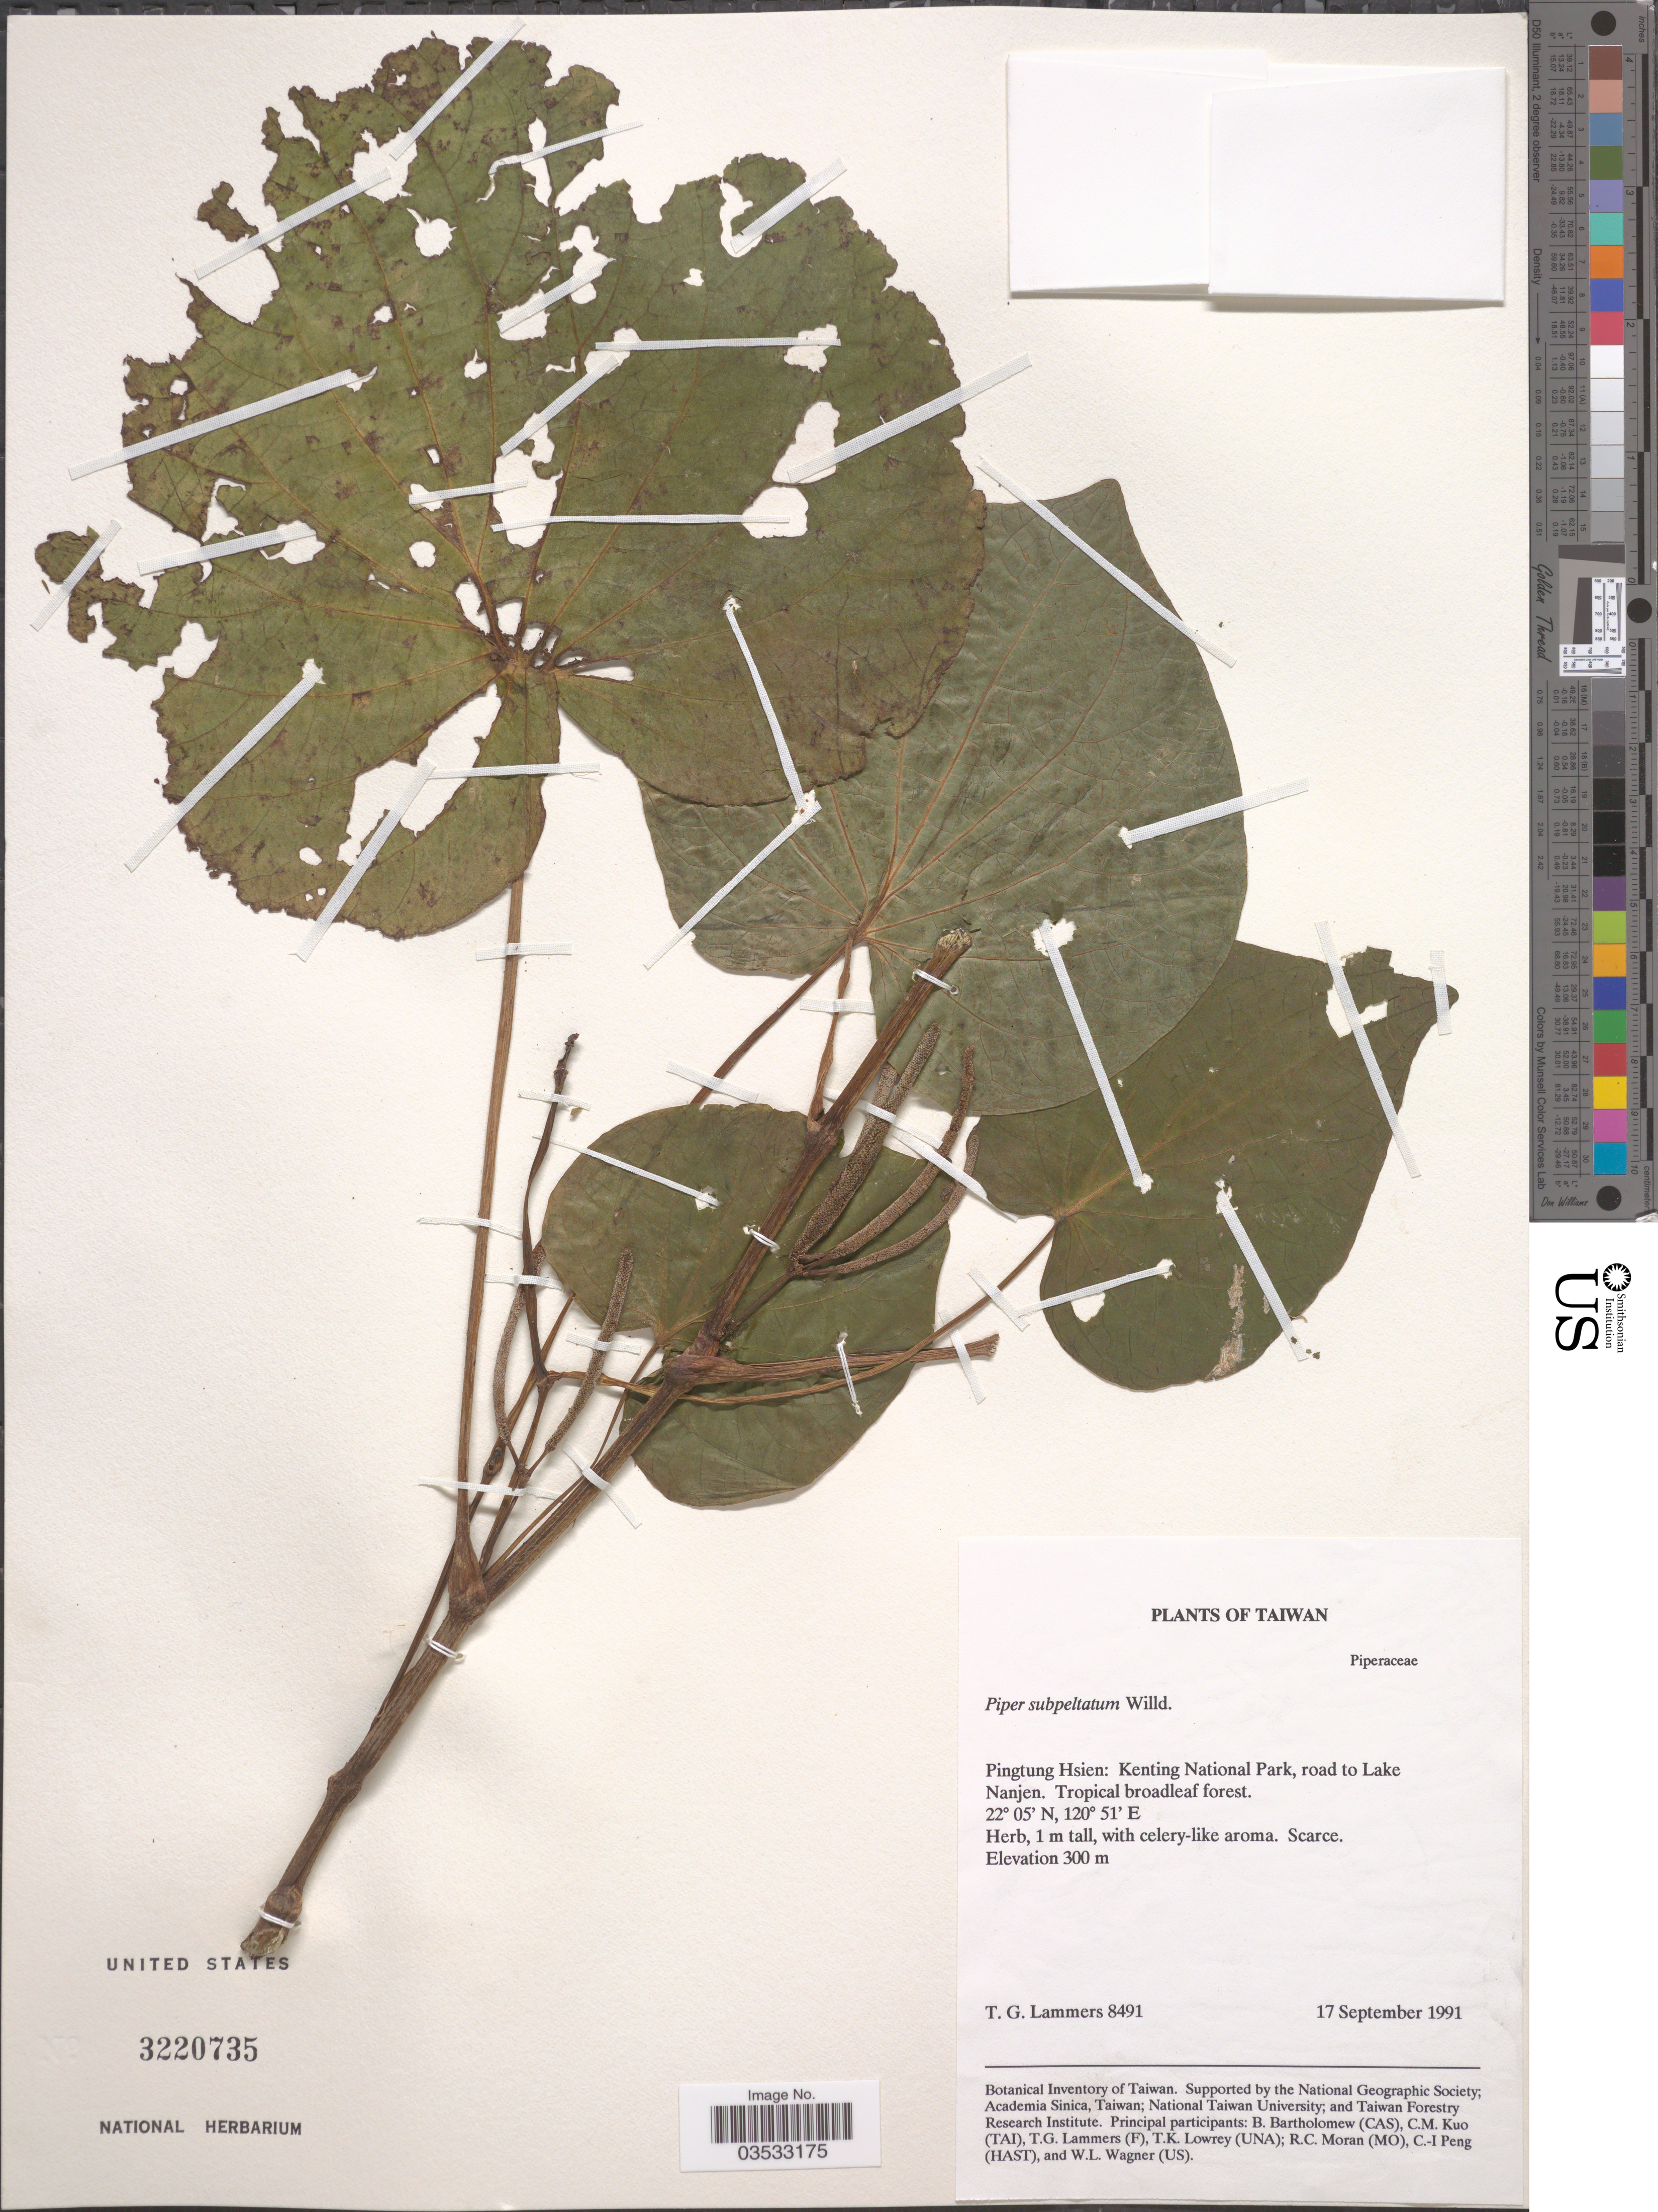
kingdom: Plantae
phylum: Tracheophyta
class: Magnoliopsida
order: Piperales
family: Piperaceae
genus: Piper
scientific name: Piper subpeltatum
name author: Willd.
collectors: T. Lammers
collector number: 8491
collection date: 1991-09-17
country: Taiwan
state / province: Pingtung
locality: Pingtung Hsien: Kenting National Park, road to Lake Nanjen. Tropical broadleaf forest.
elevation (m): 300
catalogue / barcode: US 3220735